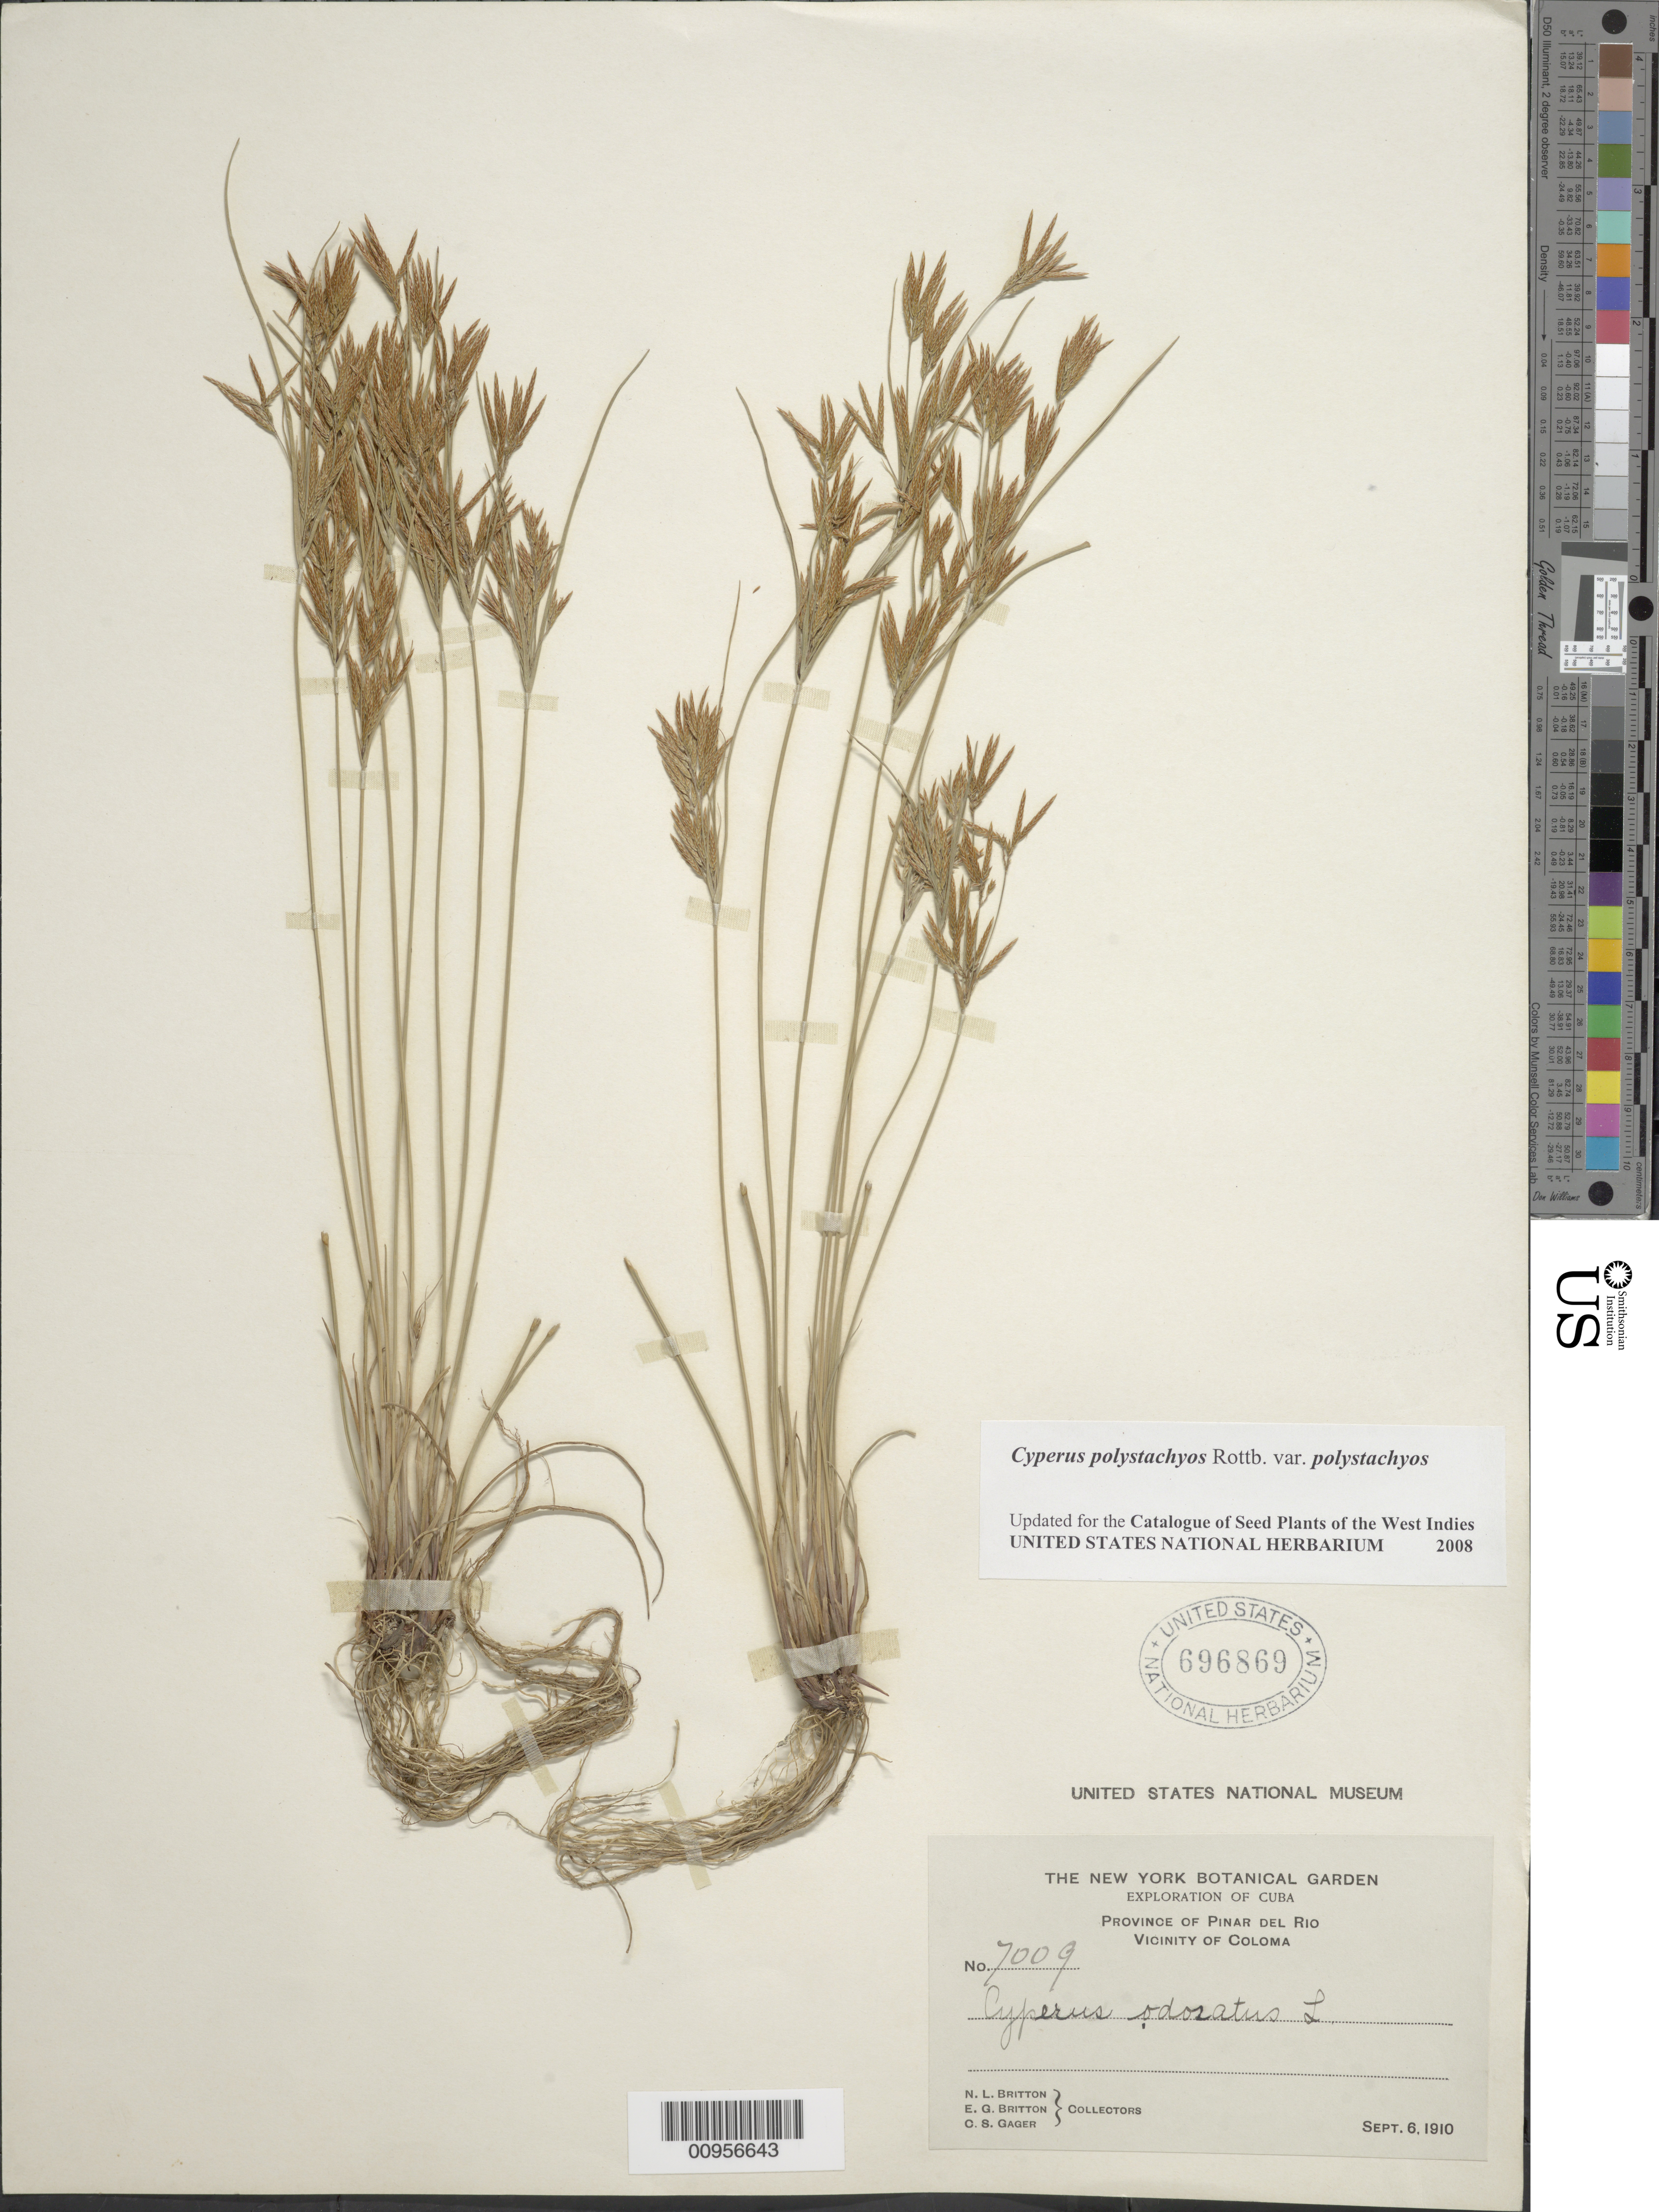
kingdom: Plantae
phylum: Tracheophyta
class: Liliopsida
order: Poales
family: Cyperaceae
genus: Cyperus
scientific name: Cyperus polystachyos var. polystachyos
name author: Rottb.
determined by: Strong, M. T., (US), Smithsonian Institution - National Museum of Natural History (UNITED STATES)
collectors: N. Britton, E. G. Britton & C. Gager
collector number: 7009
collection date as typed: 06 Sep 1910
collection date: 1910-09-06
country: Cuba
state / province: Pinar del Rio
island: Cuba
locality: Vicinity of Coloma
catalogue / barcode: US 696869